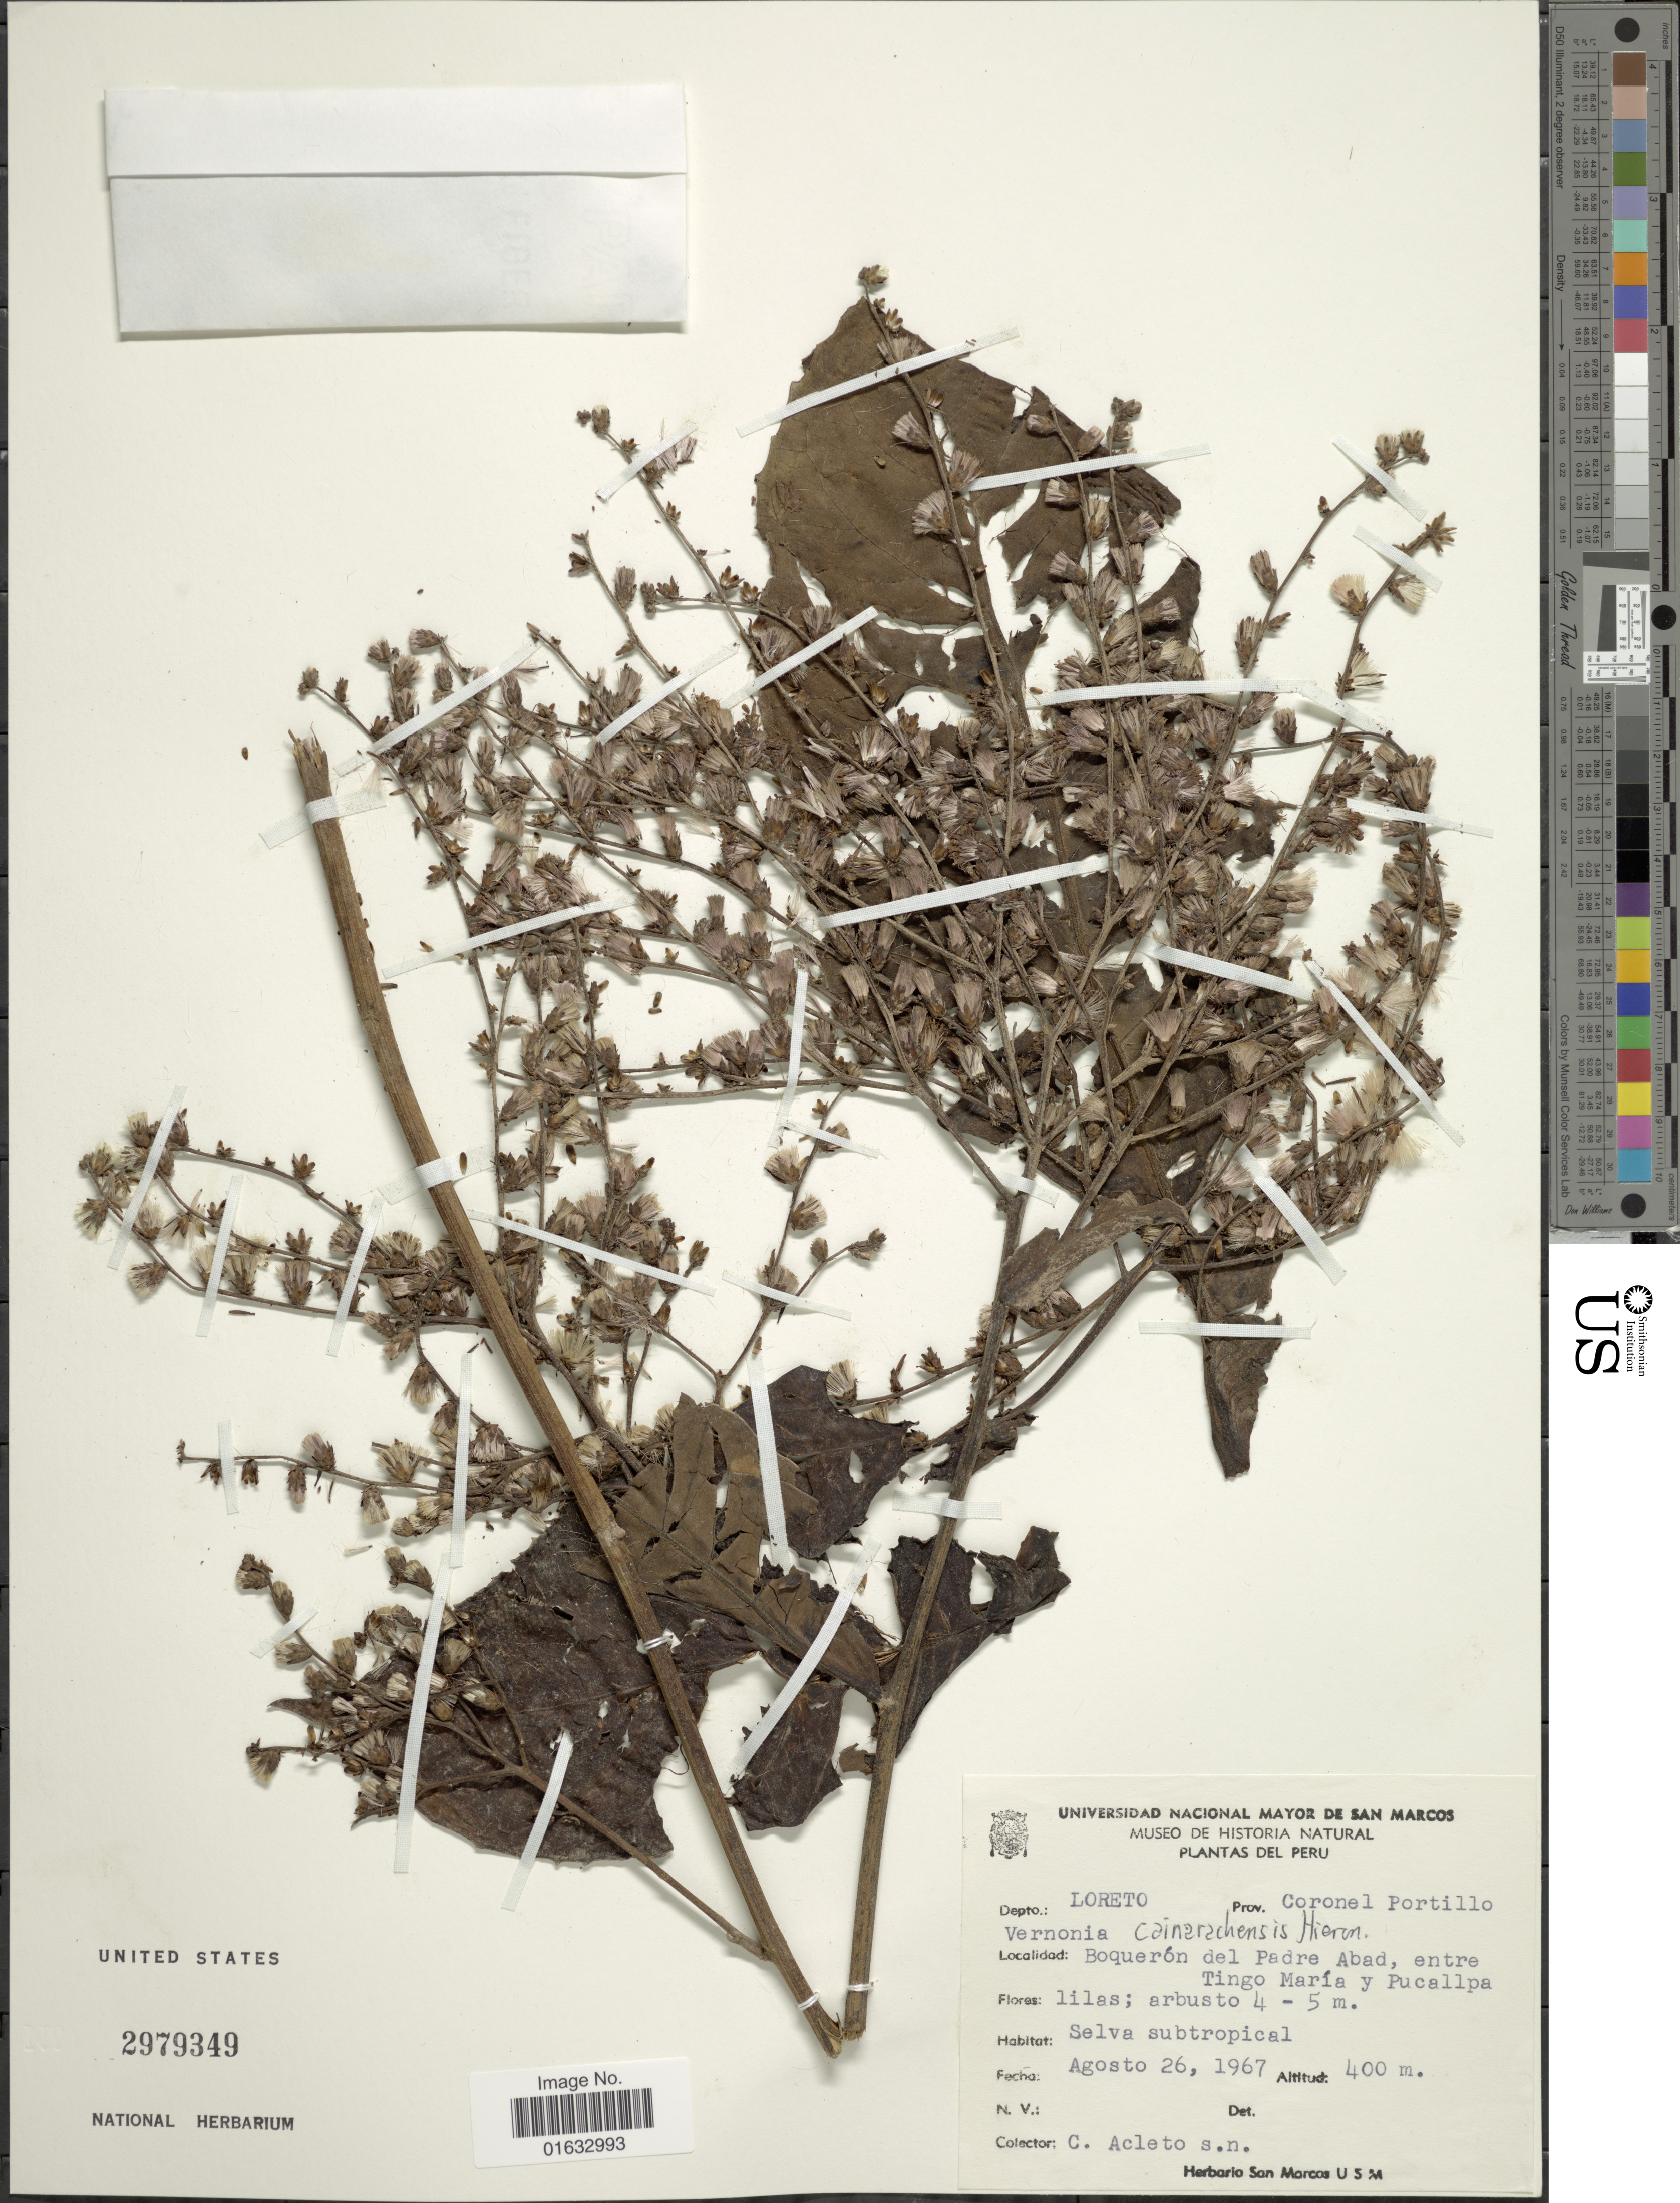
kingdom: Plantae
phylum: Tracheophyta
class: Magnoliopsida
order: Asterales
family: Asteraceae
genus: Eirmocephala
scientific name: Eirmocephala cainarachiensis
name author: (Hieron.) H. Rob.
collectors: C. Acleto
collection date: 1967-08-26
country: Peru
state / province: Loreto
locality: Peru, Depto.: Loreto, Prov. Coronel Portillo. Boqueron del Padre Abad, entre Tingo María y Pucallpa.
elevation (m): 400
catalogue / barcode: US 2979349